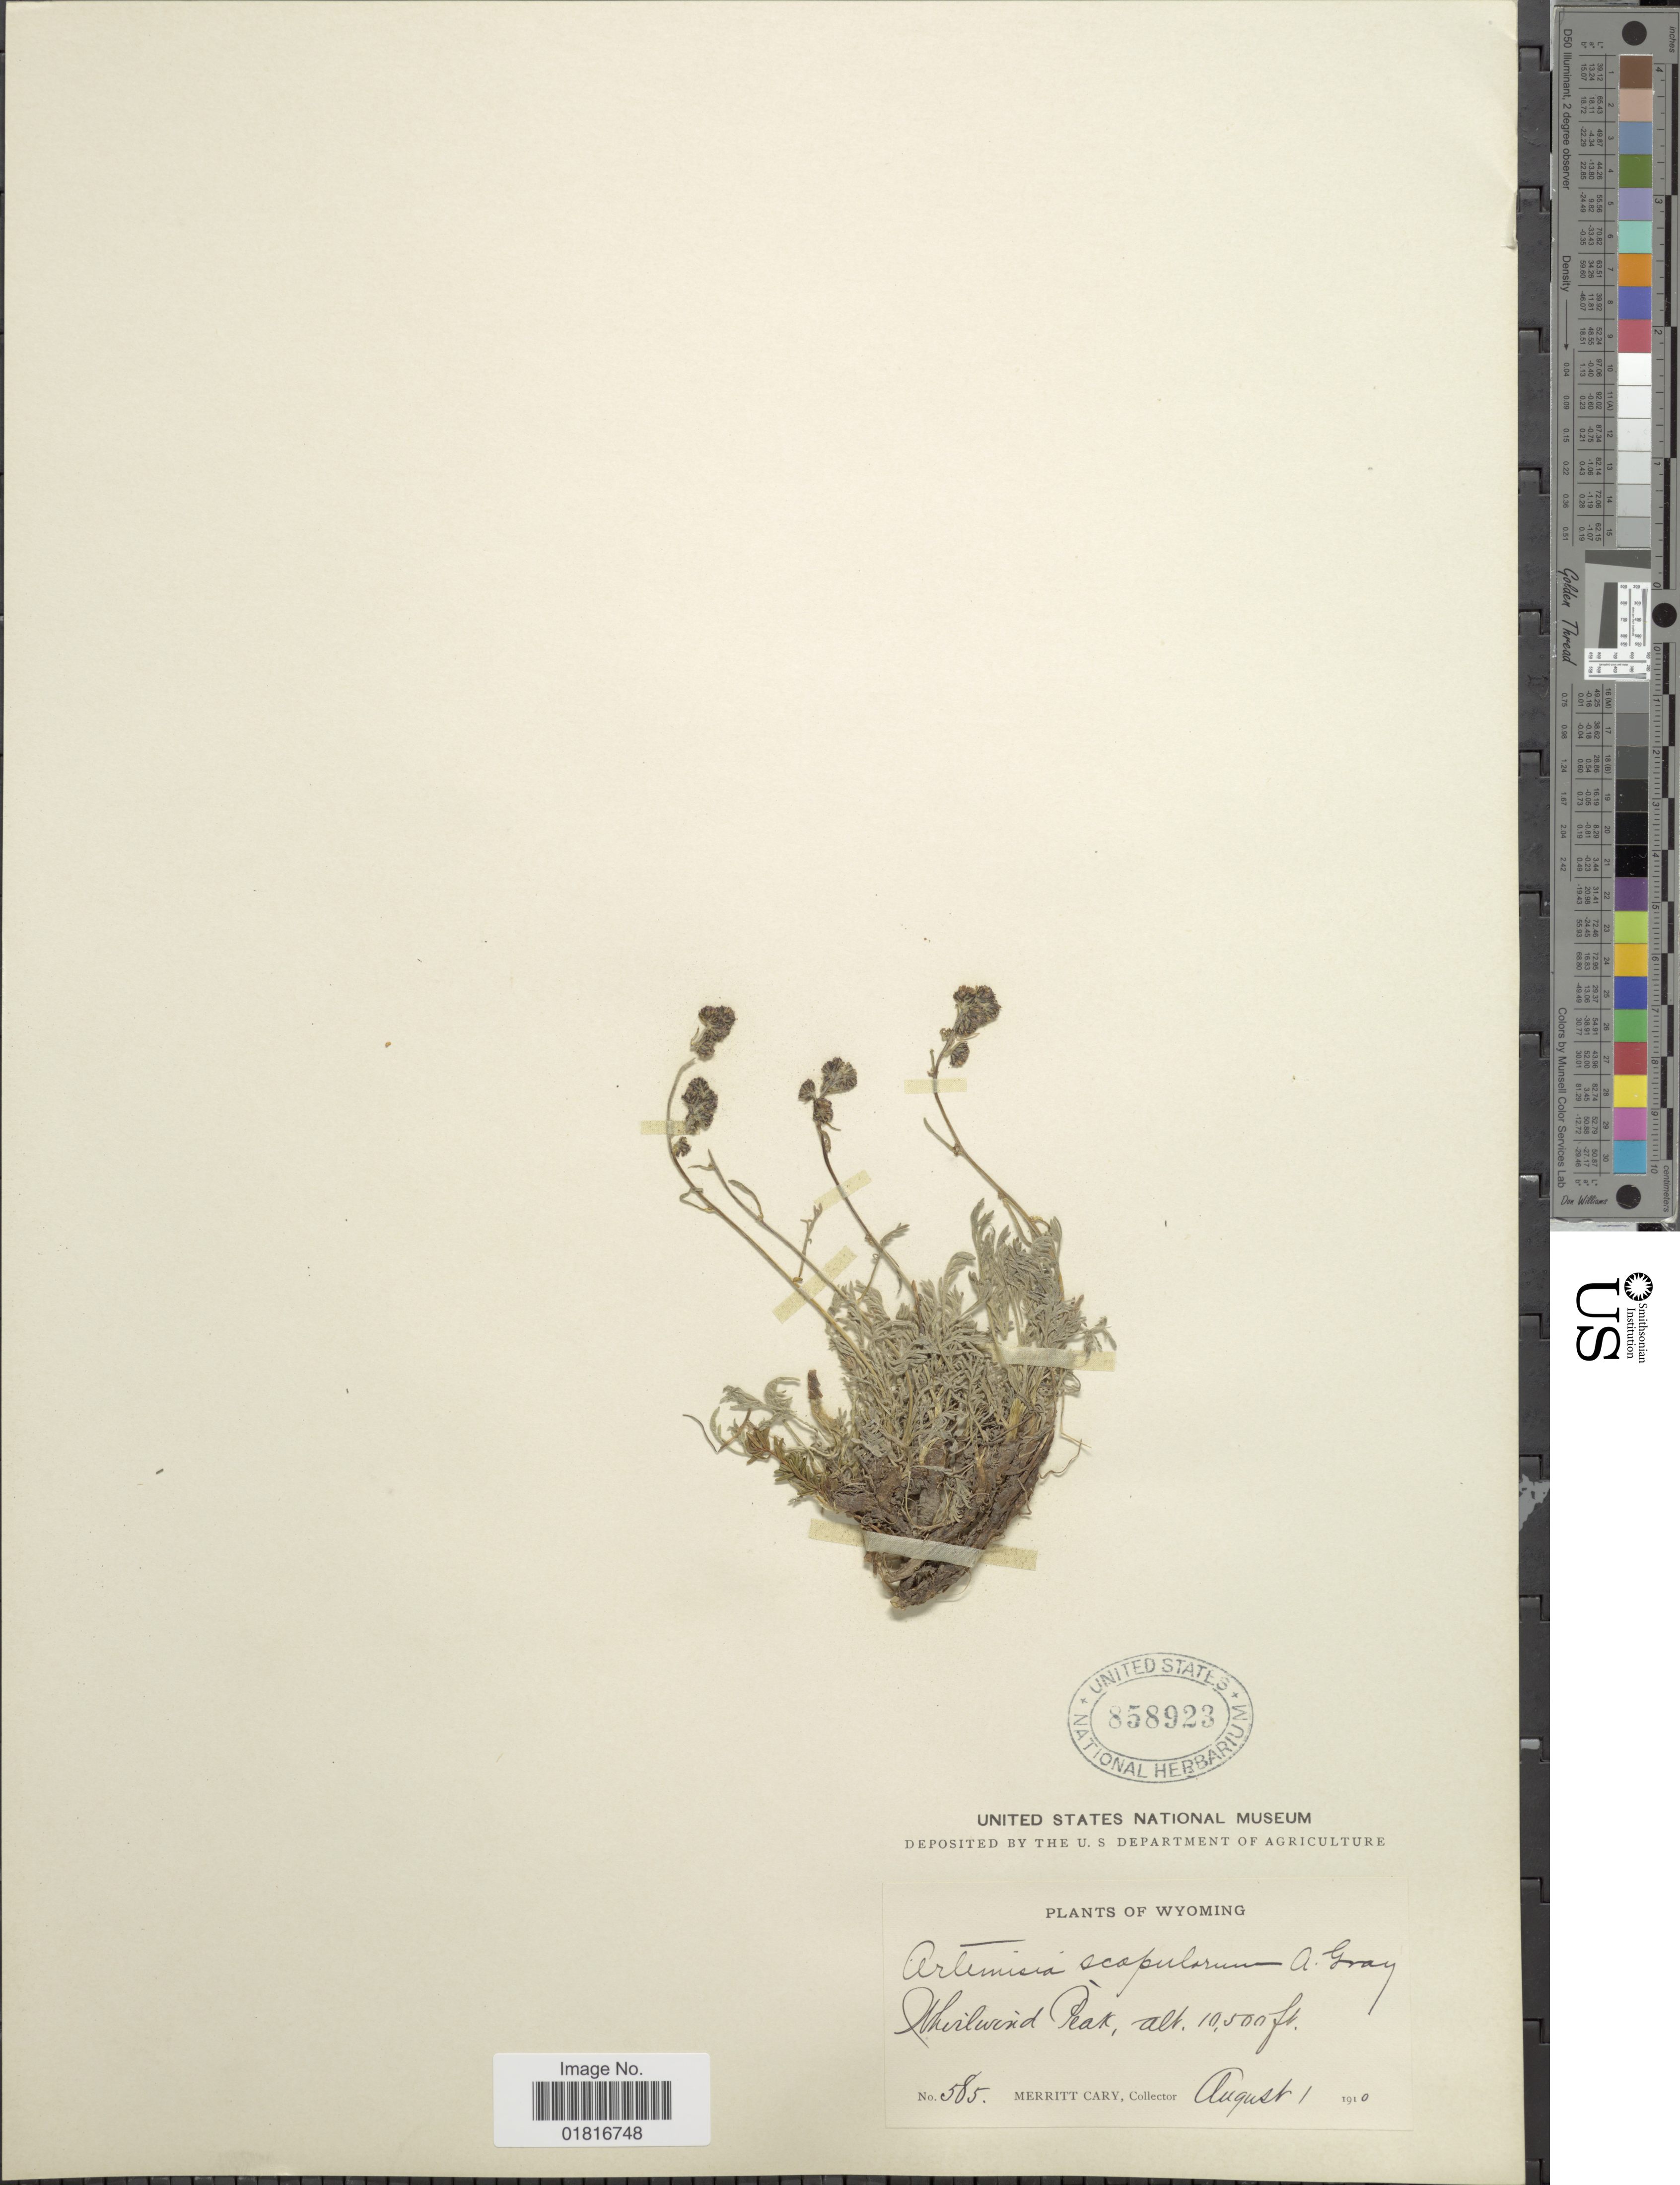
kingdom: Plantae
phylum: Tracheophyta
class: Magnoliopsida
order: Asterales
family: Asteraceae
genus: Artemisia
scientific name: Artemisia scopulorum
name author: A. Gray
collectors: M. Cary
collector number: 585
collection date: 1910-08-01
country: United States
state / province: Wyoming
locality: Whirlwind Peak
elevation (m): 3200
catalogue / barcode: US 858923